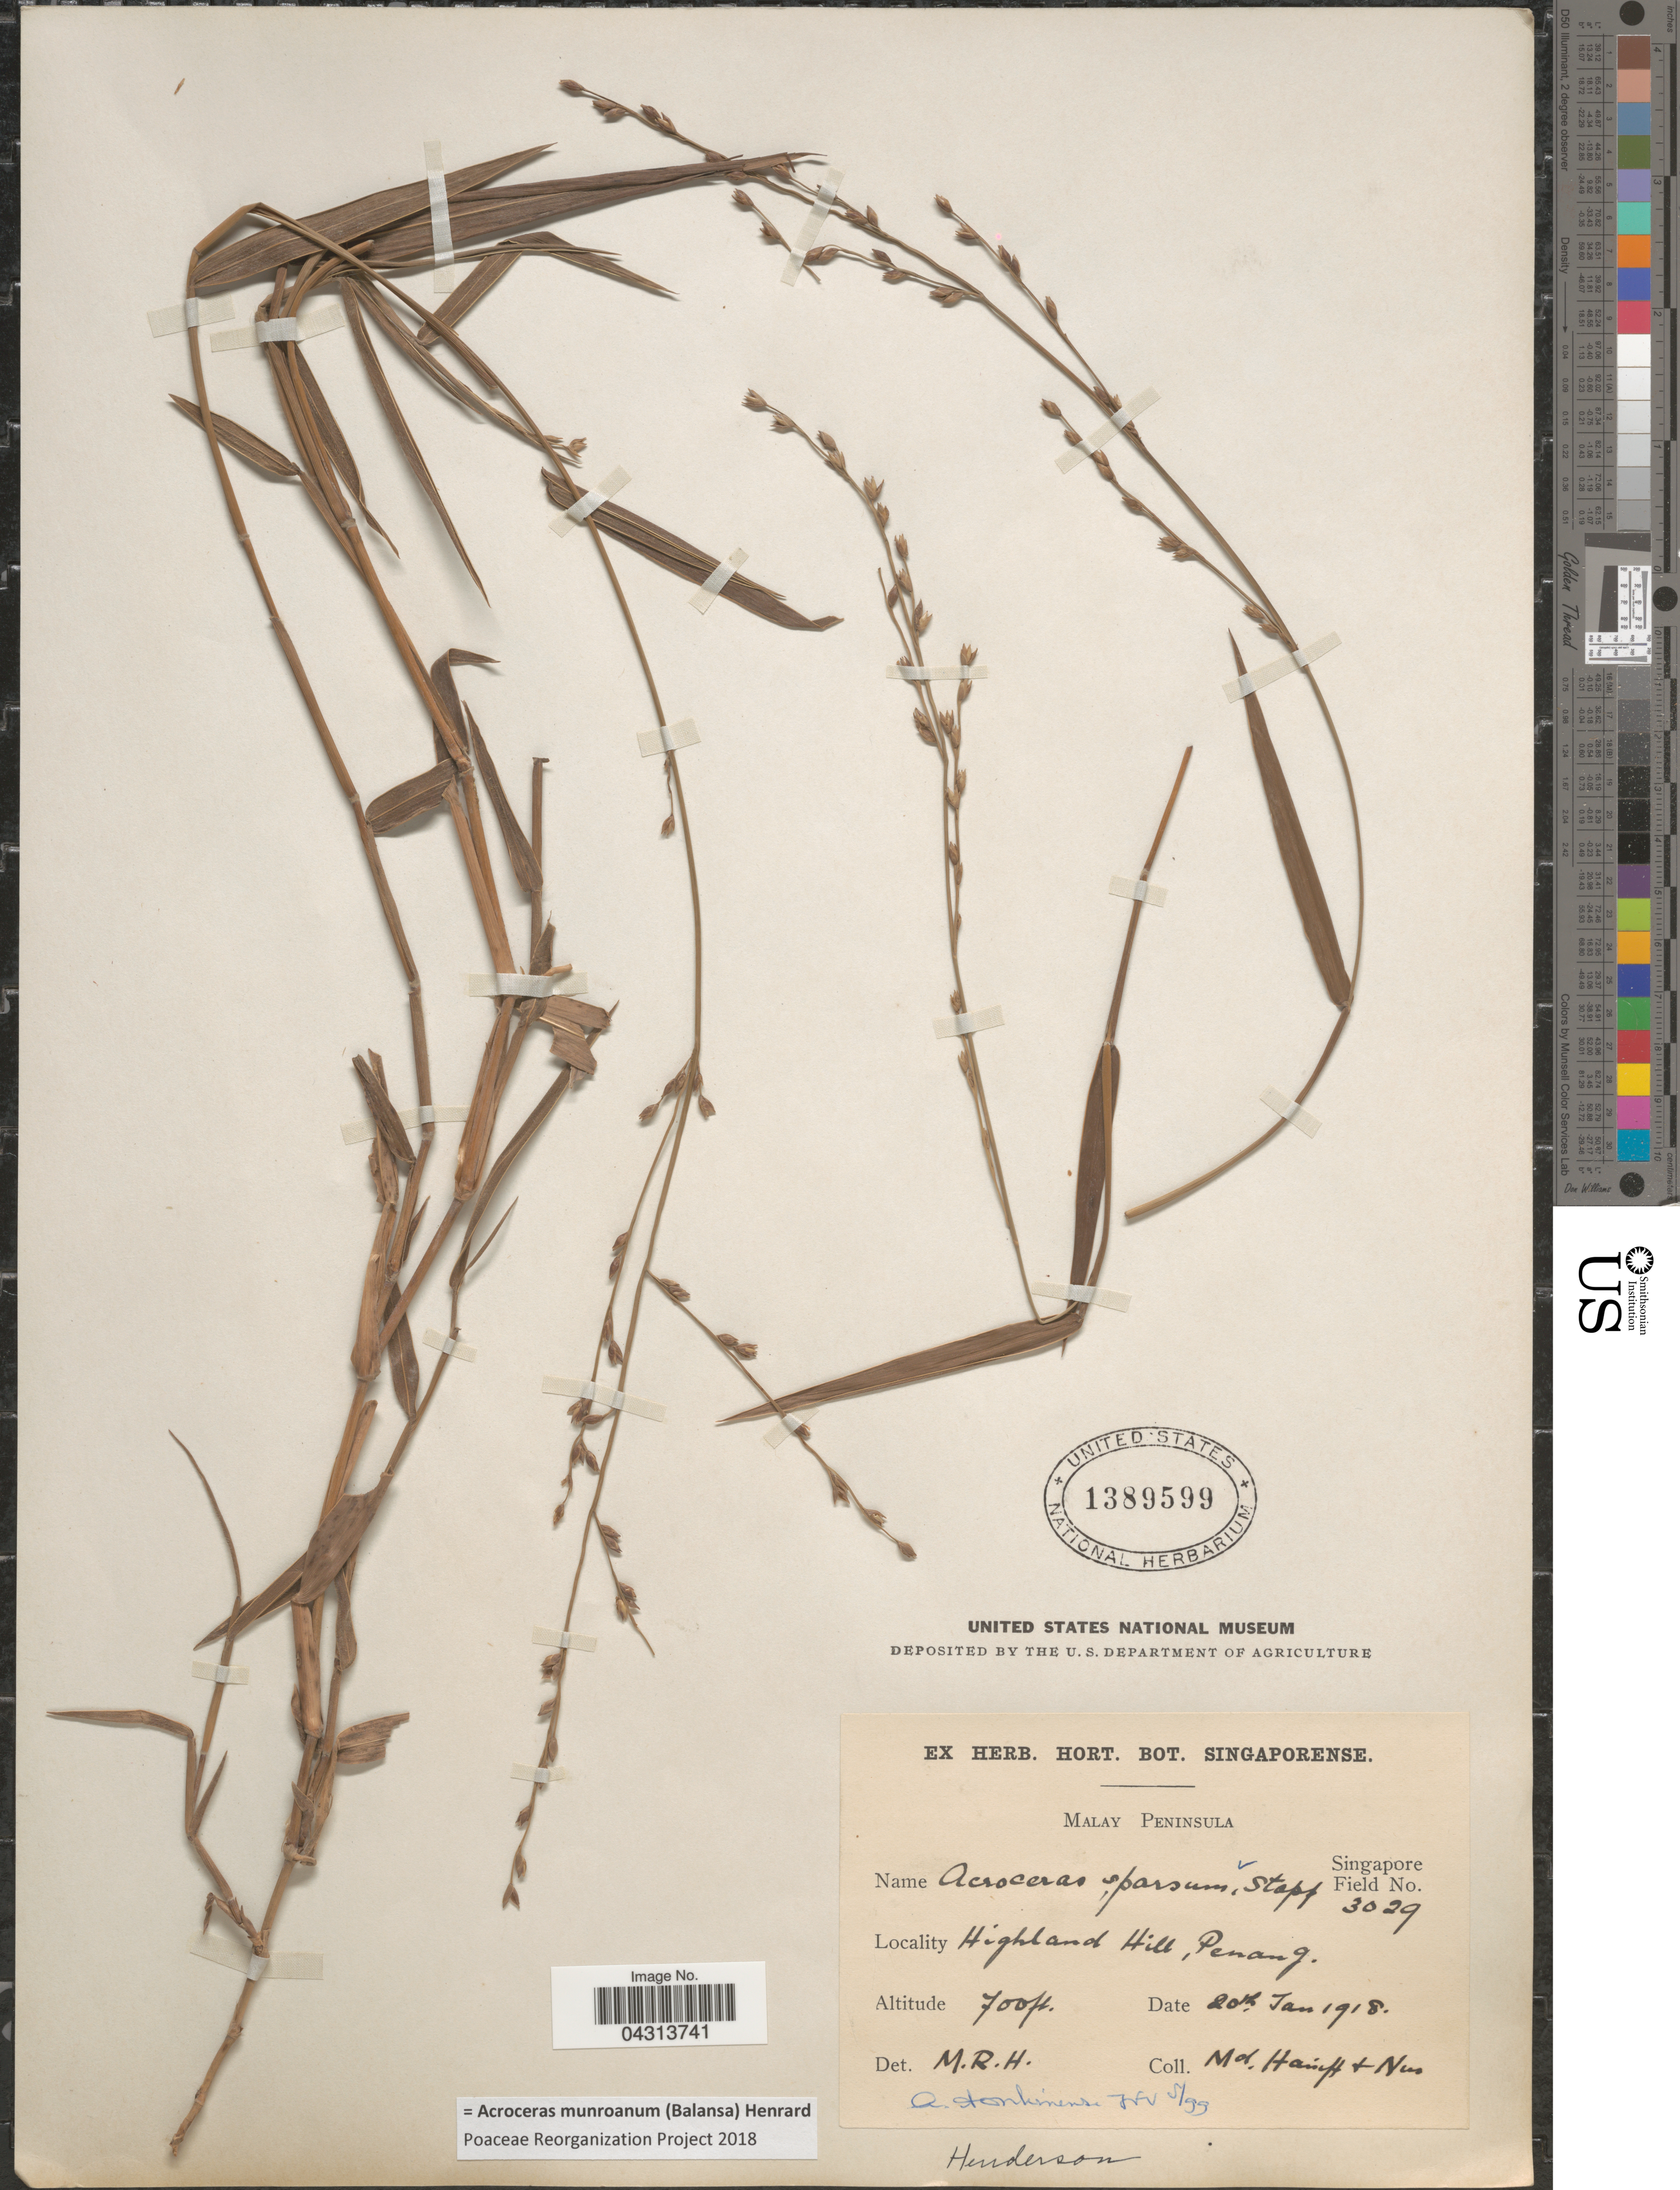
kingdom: Plantae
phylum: Tracheophyta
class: Liliopsida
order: Poales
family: Poaceae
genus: Acroceras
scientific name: Acroceras munroanum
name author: (Steud.) Henr.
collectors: -. Haniff & -. Nur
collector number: Singapore Field 3029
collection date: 1918-01-20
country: Malaysia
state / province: Pinang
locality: Malay Peninsula. Highland Hill, Penang.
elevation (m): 213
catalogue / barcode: US 1389599